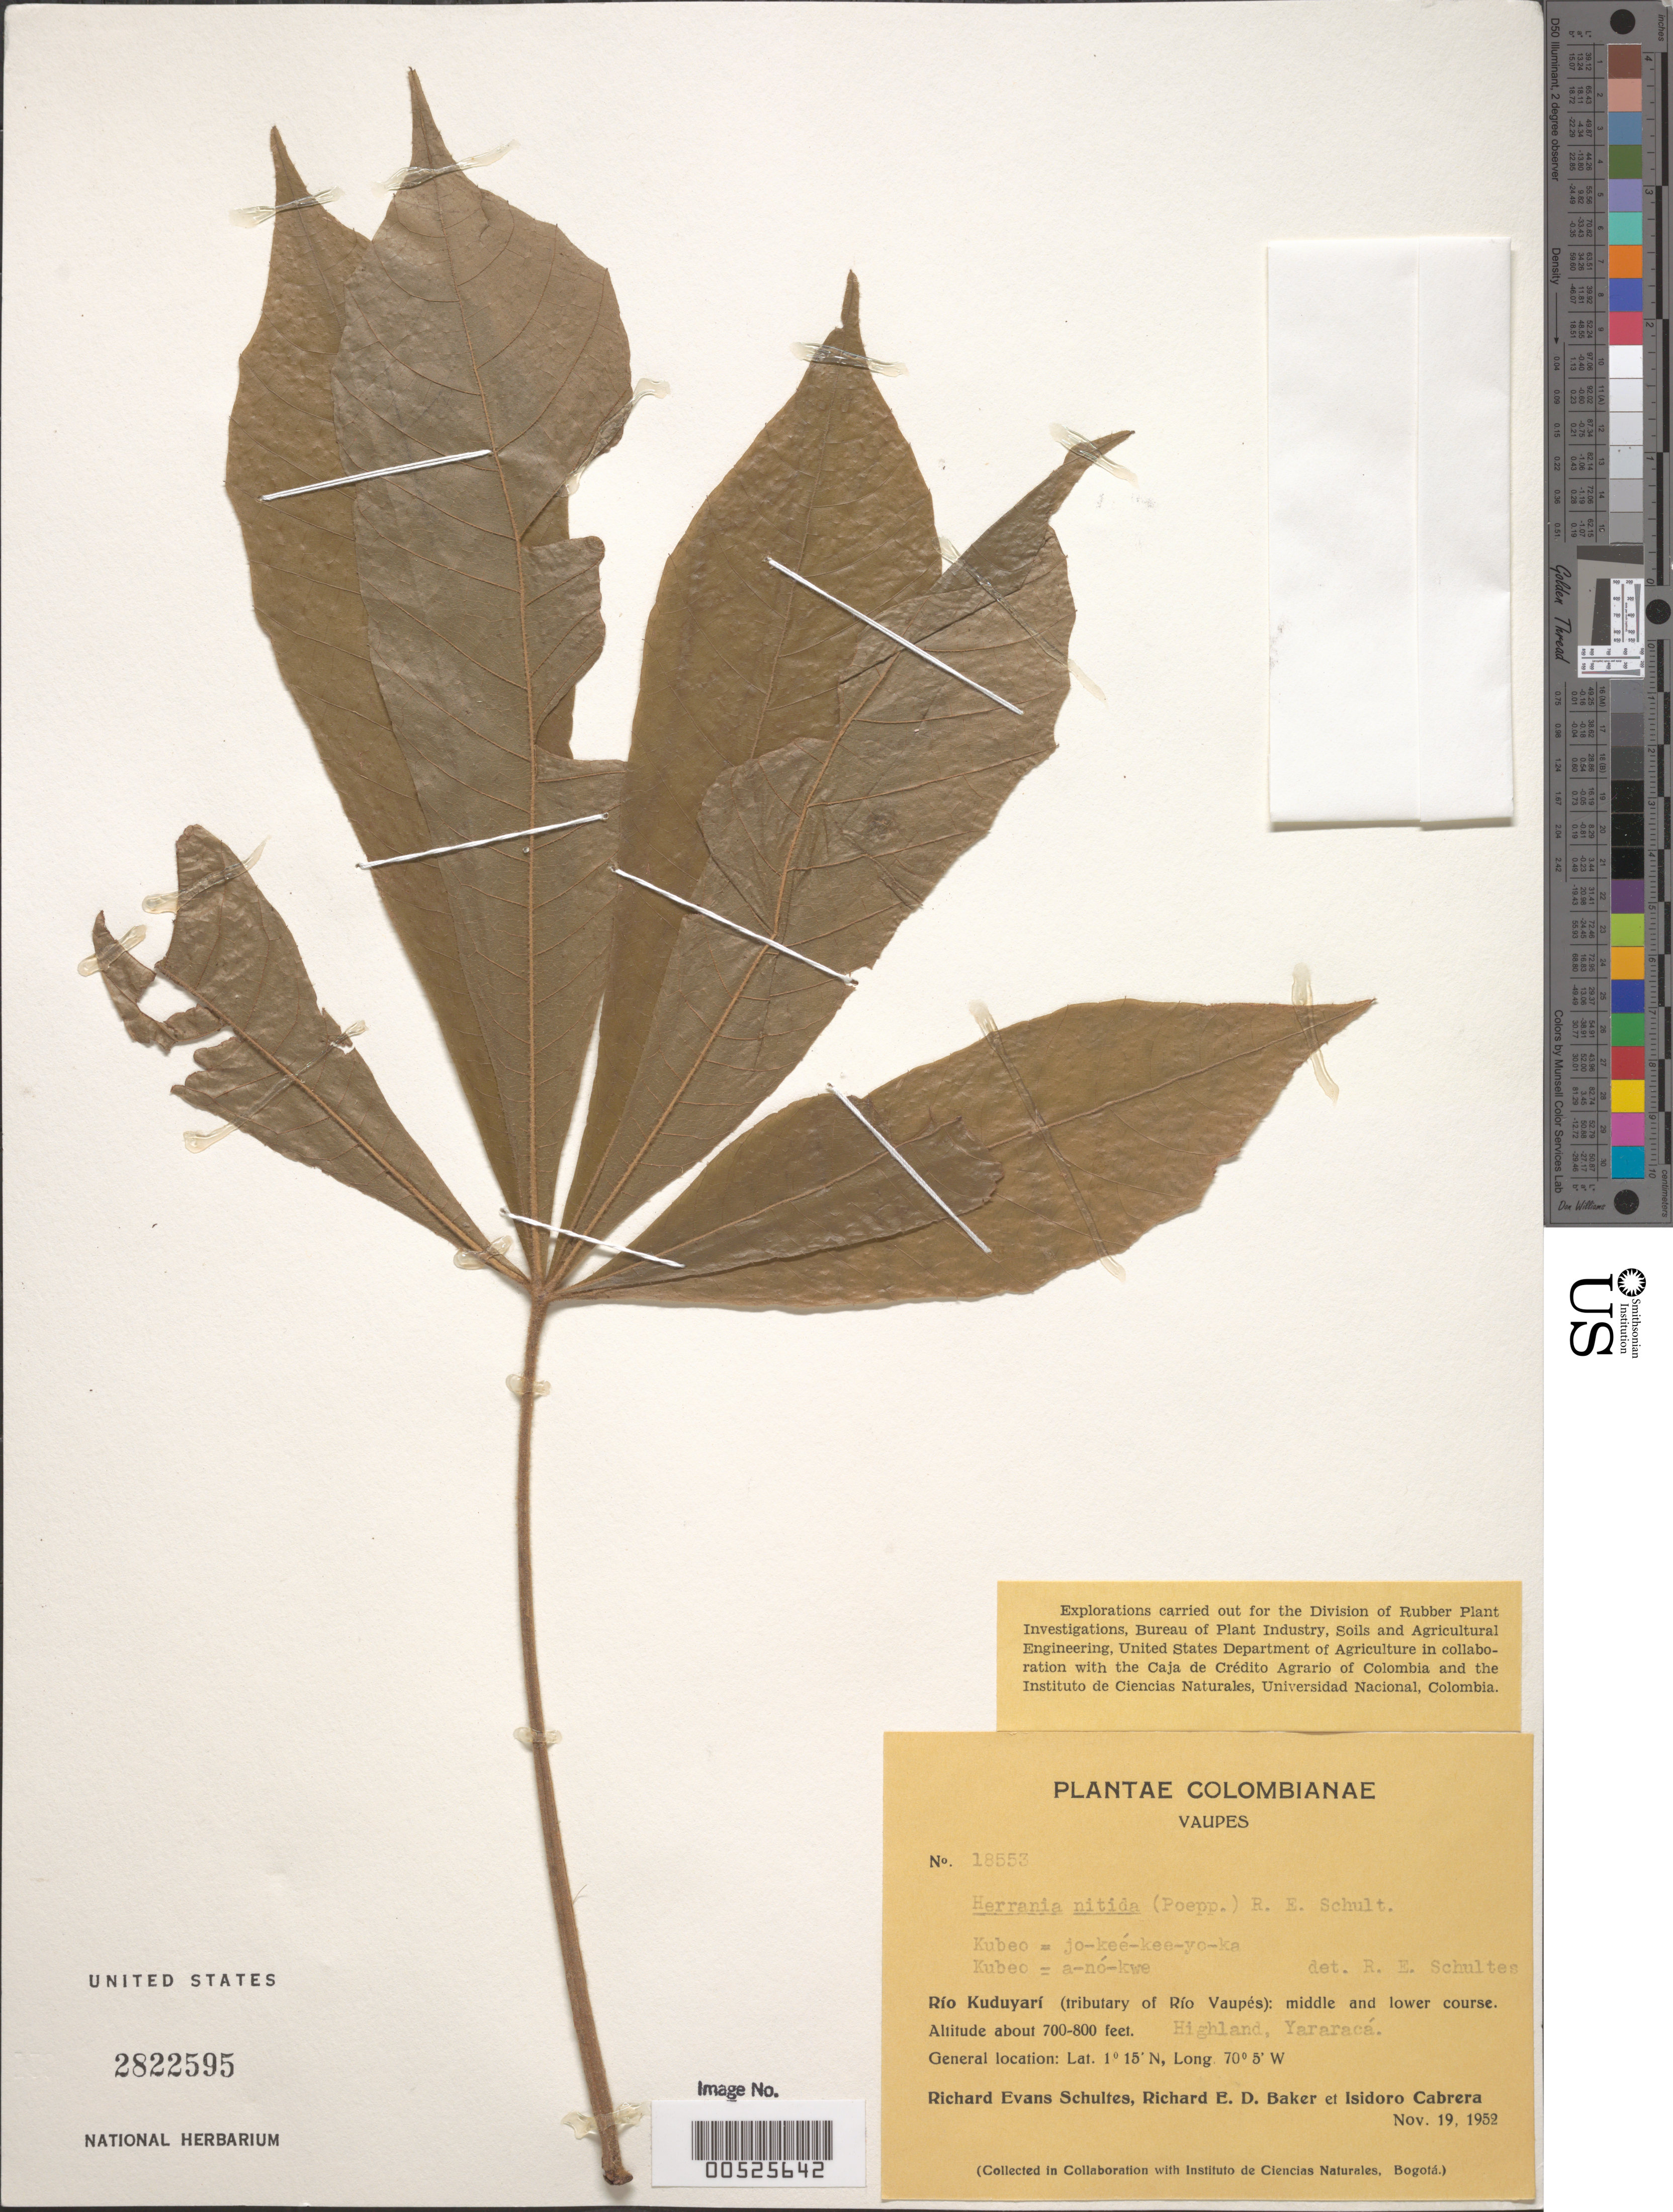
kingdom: Plantae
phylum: Tracheophyta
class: Magnoliopsida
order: Malvales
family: Malvaceae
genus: Herrania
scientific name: Herrania nitida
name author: (Poepp.) R.E. Schult.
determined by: Schultes, R. E.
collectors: R. E. Schultes, R. E. D. Baker & I. Cabrera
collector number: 18553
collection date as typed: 19 Nov 1952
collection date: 1952-11-19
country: Colombia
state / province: Vaupés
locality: Highland, YAraracá; Río Kuduyarí (tributary of Río Vaupés): middle and lower course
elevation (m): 234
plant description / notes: Common name: jo-keé-kee-yo-ka; Common name language: Kubeo; Common name: a-nó-kwe; Common name language: Kubeo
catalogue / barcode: US 2822595